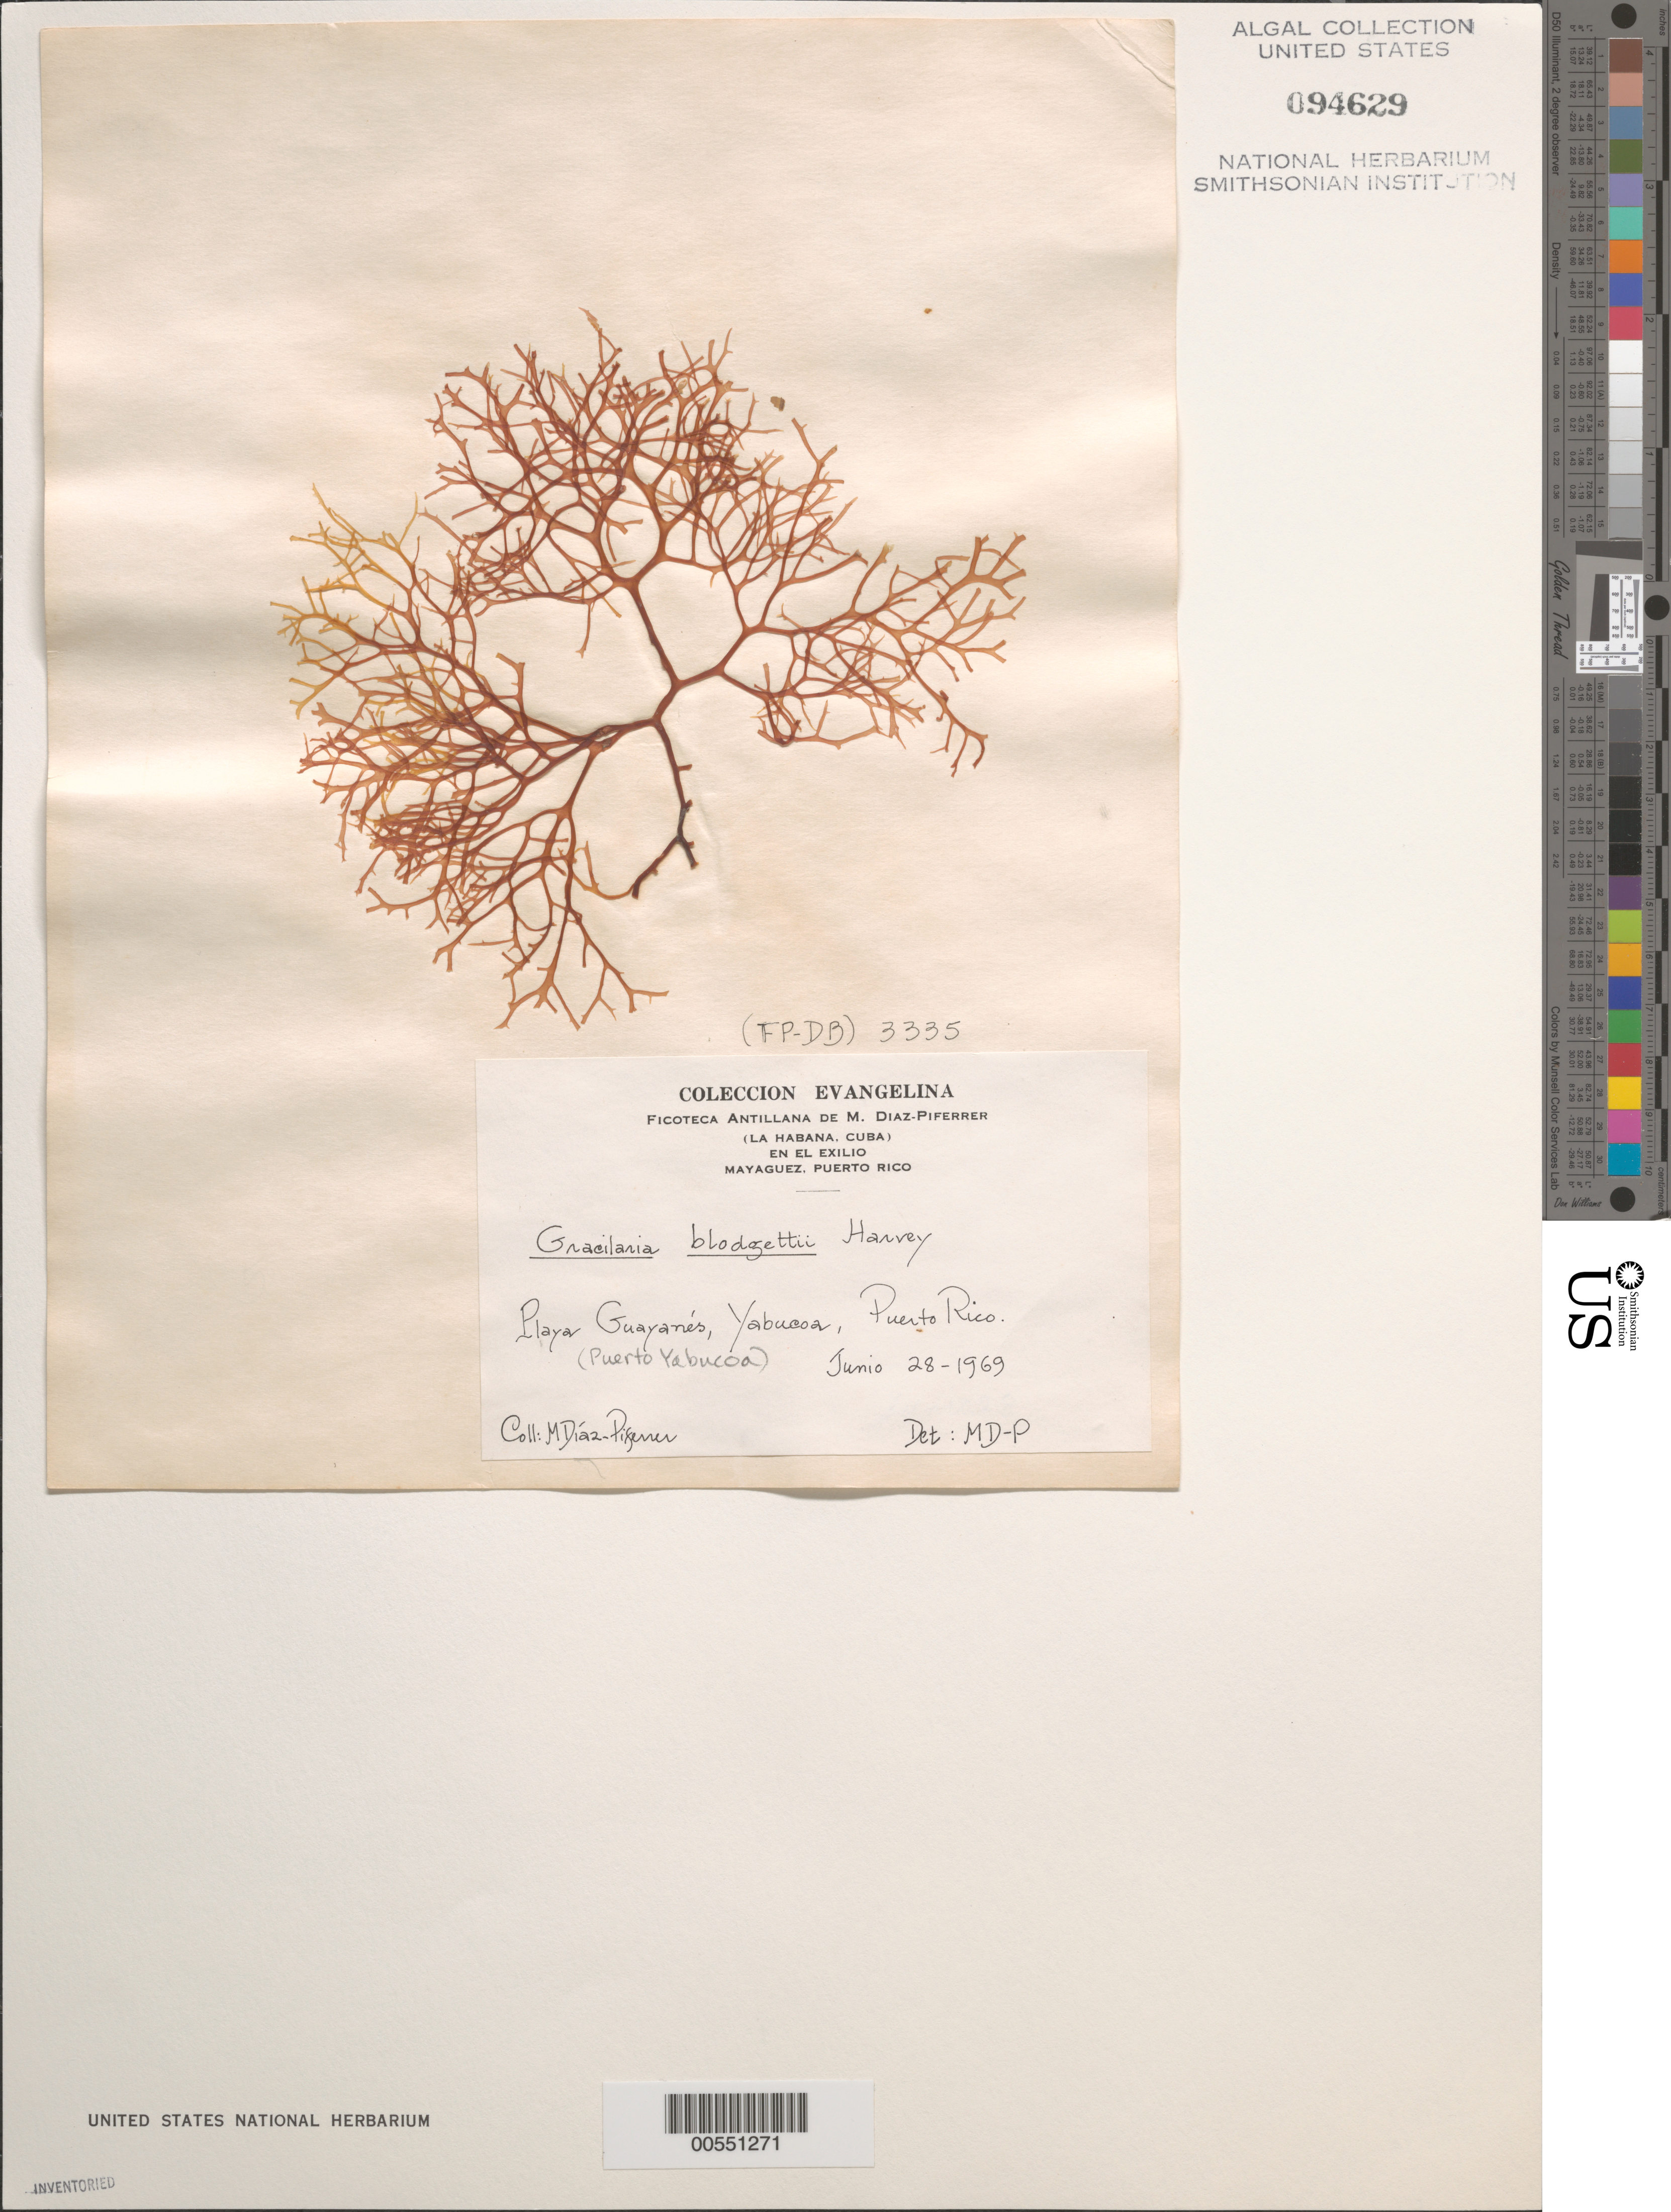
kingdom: Plantae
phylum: Rhodophyta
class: Florideophyceae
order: Gracilariales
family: Gracilariaceae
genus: Gracilaria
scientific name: Gracilaria blodgettii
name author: Harv.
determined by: Diaz-Piferrer, M.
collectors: M. Diaz-Piferrer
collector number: (fp-db) 3335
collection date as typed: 28 Jun 1969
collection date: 1969-06-28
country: Puerto Rico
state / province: Yabucoa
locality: Playa Guayanes, Puerto Yabucoa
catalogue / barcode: US 94629